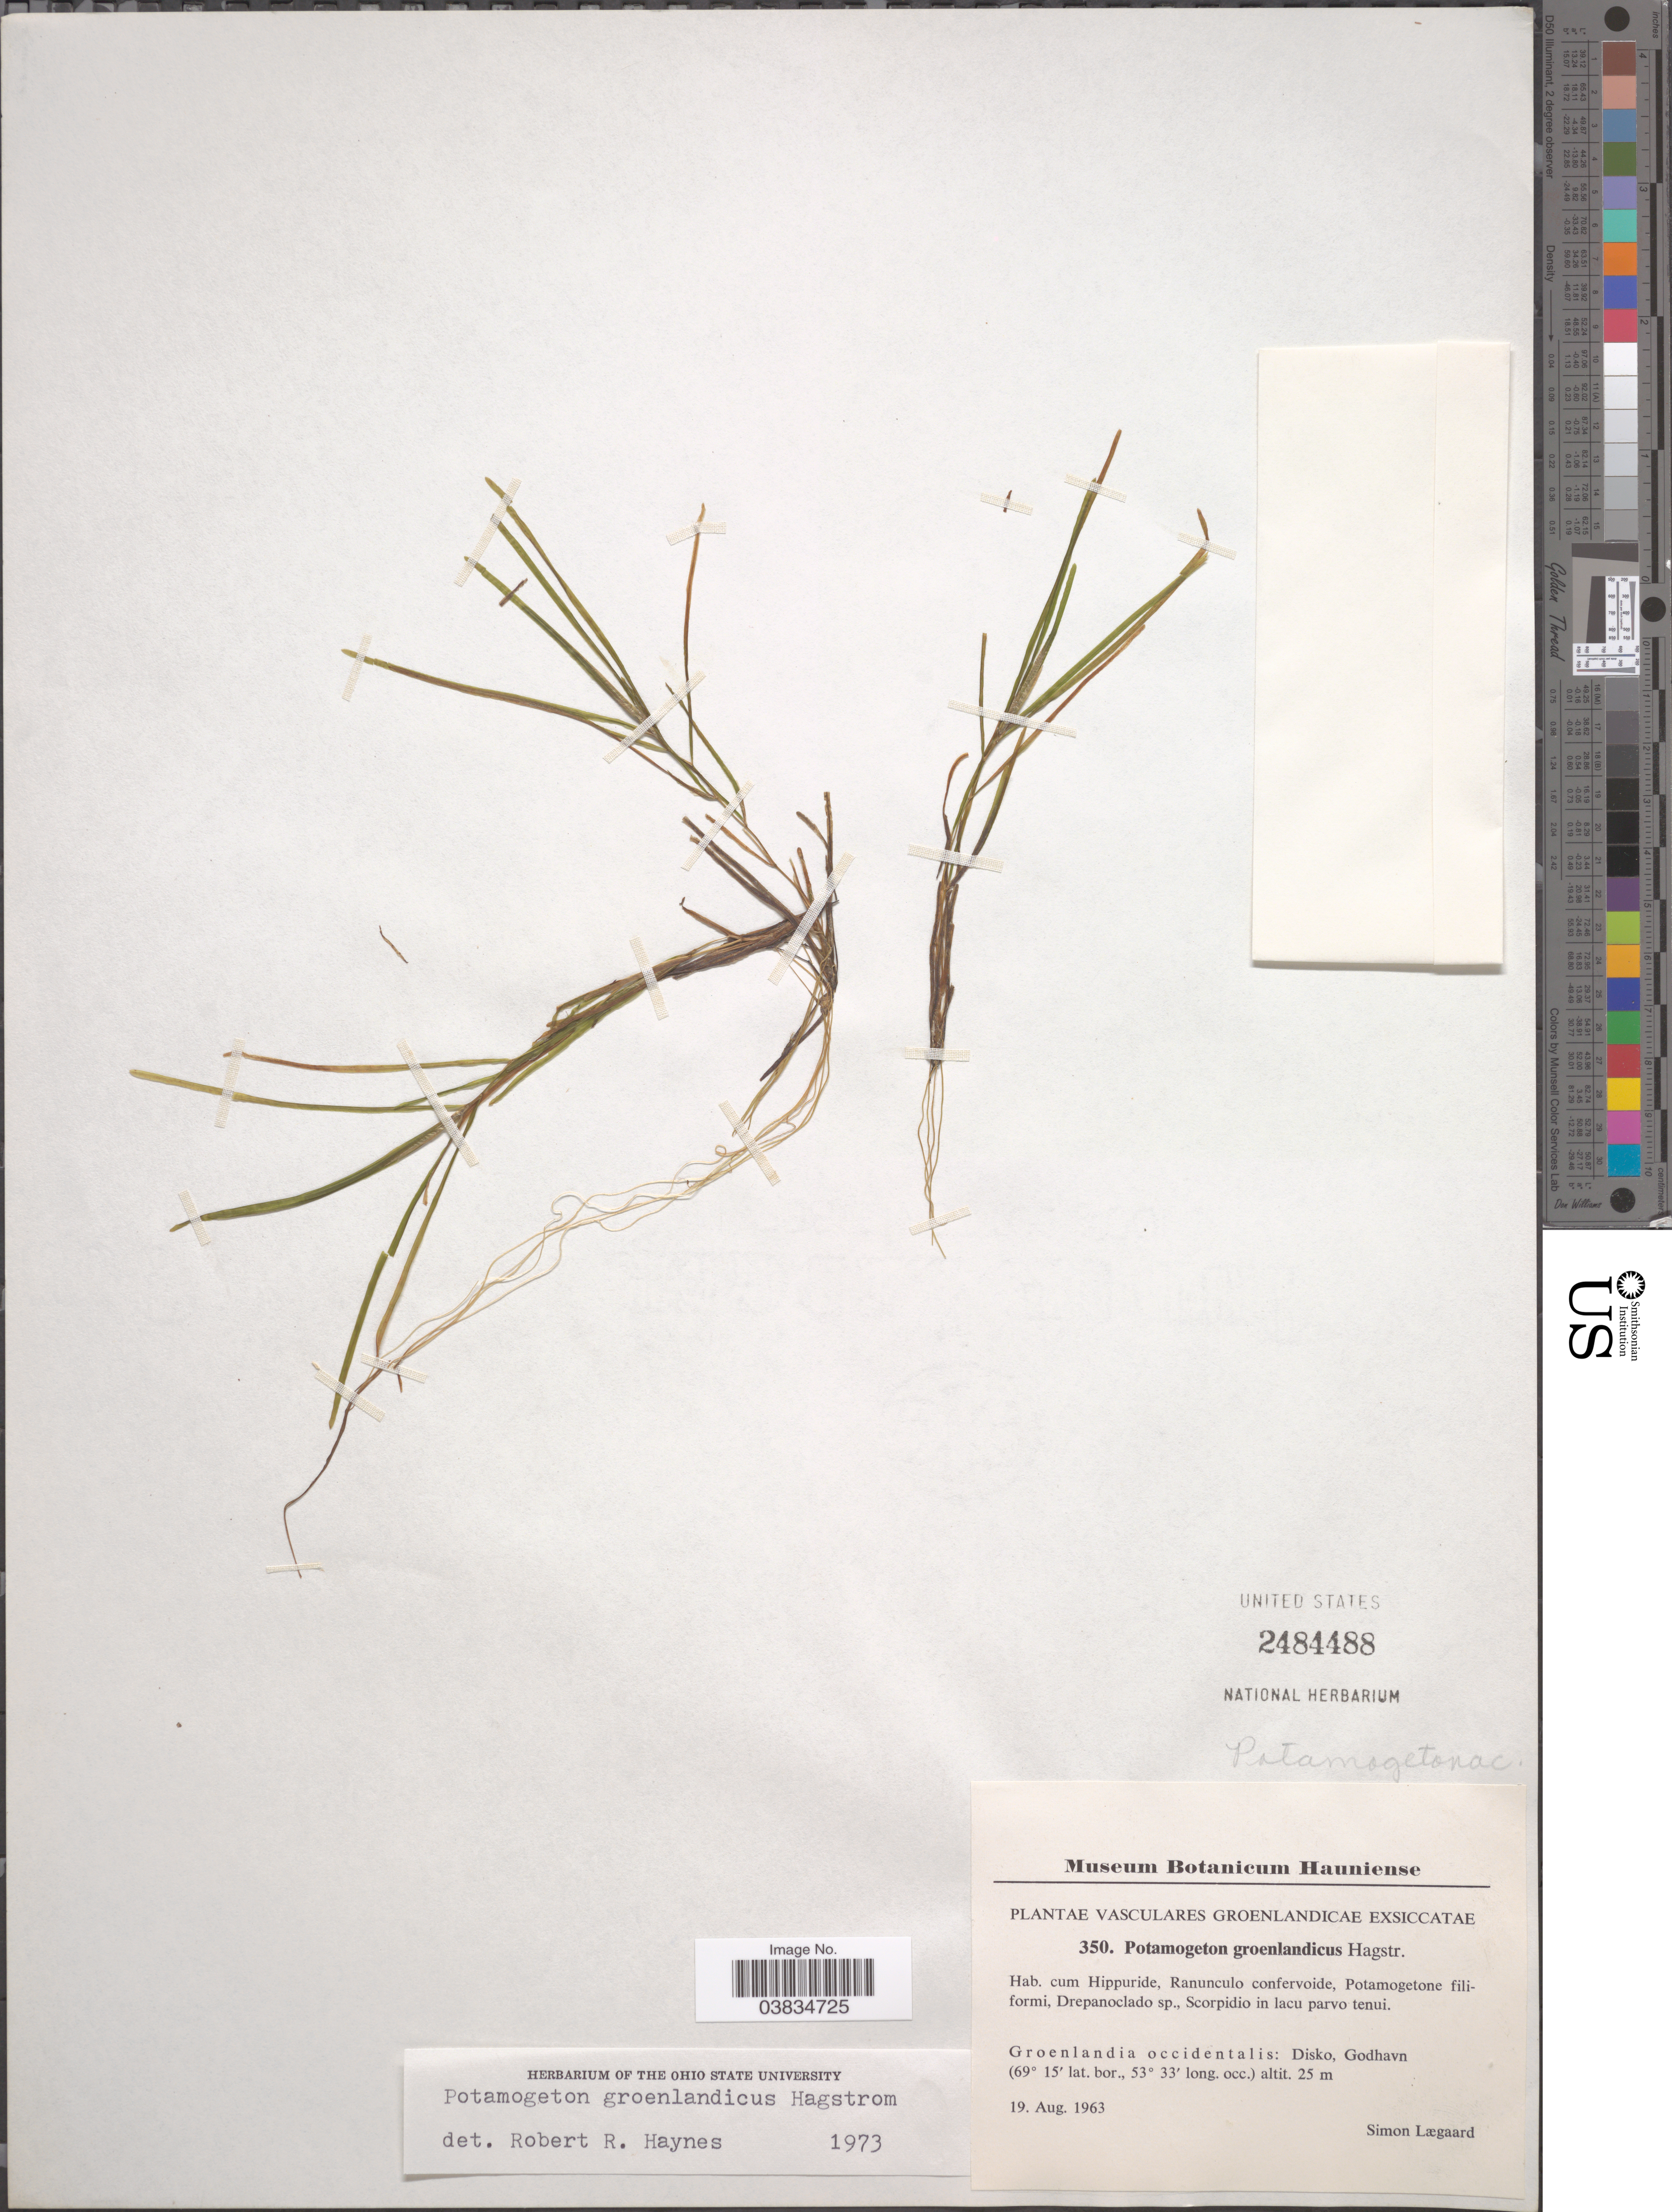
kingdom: Plantae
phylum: Tracheophyta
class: Liliopsida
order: Alismatales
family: Potamogetonaceae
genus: Potamogeton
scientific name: Potamogeton groenlandicus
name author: Hagstr.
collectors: S. Lægaard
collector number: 350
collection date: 1963-08-19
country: Greenland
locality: Groenlandia occidentalis: Disko, Godhavn.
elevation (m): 25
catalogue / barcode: US 2484488